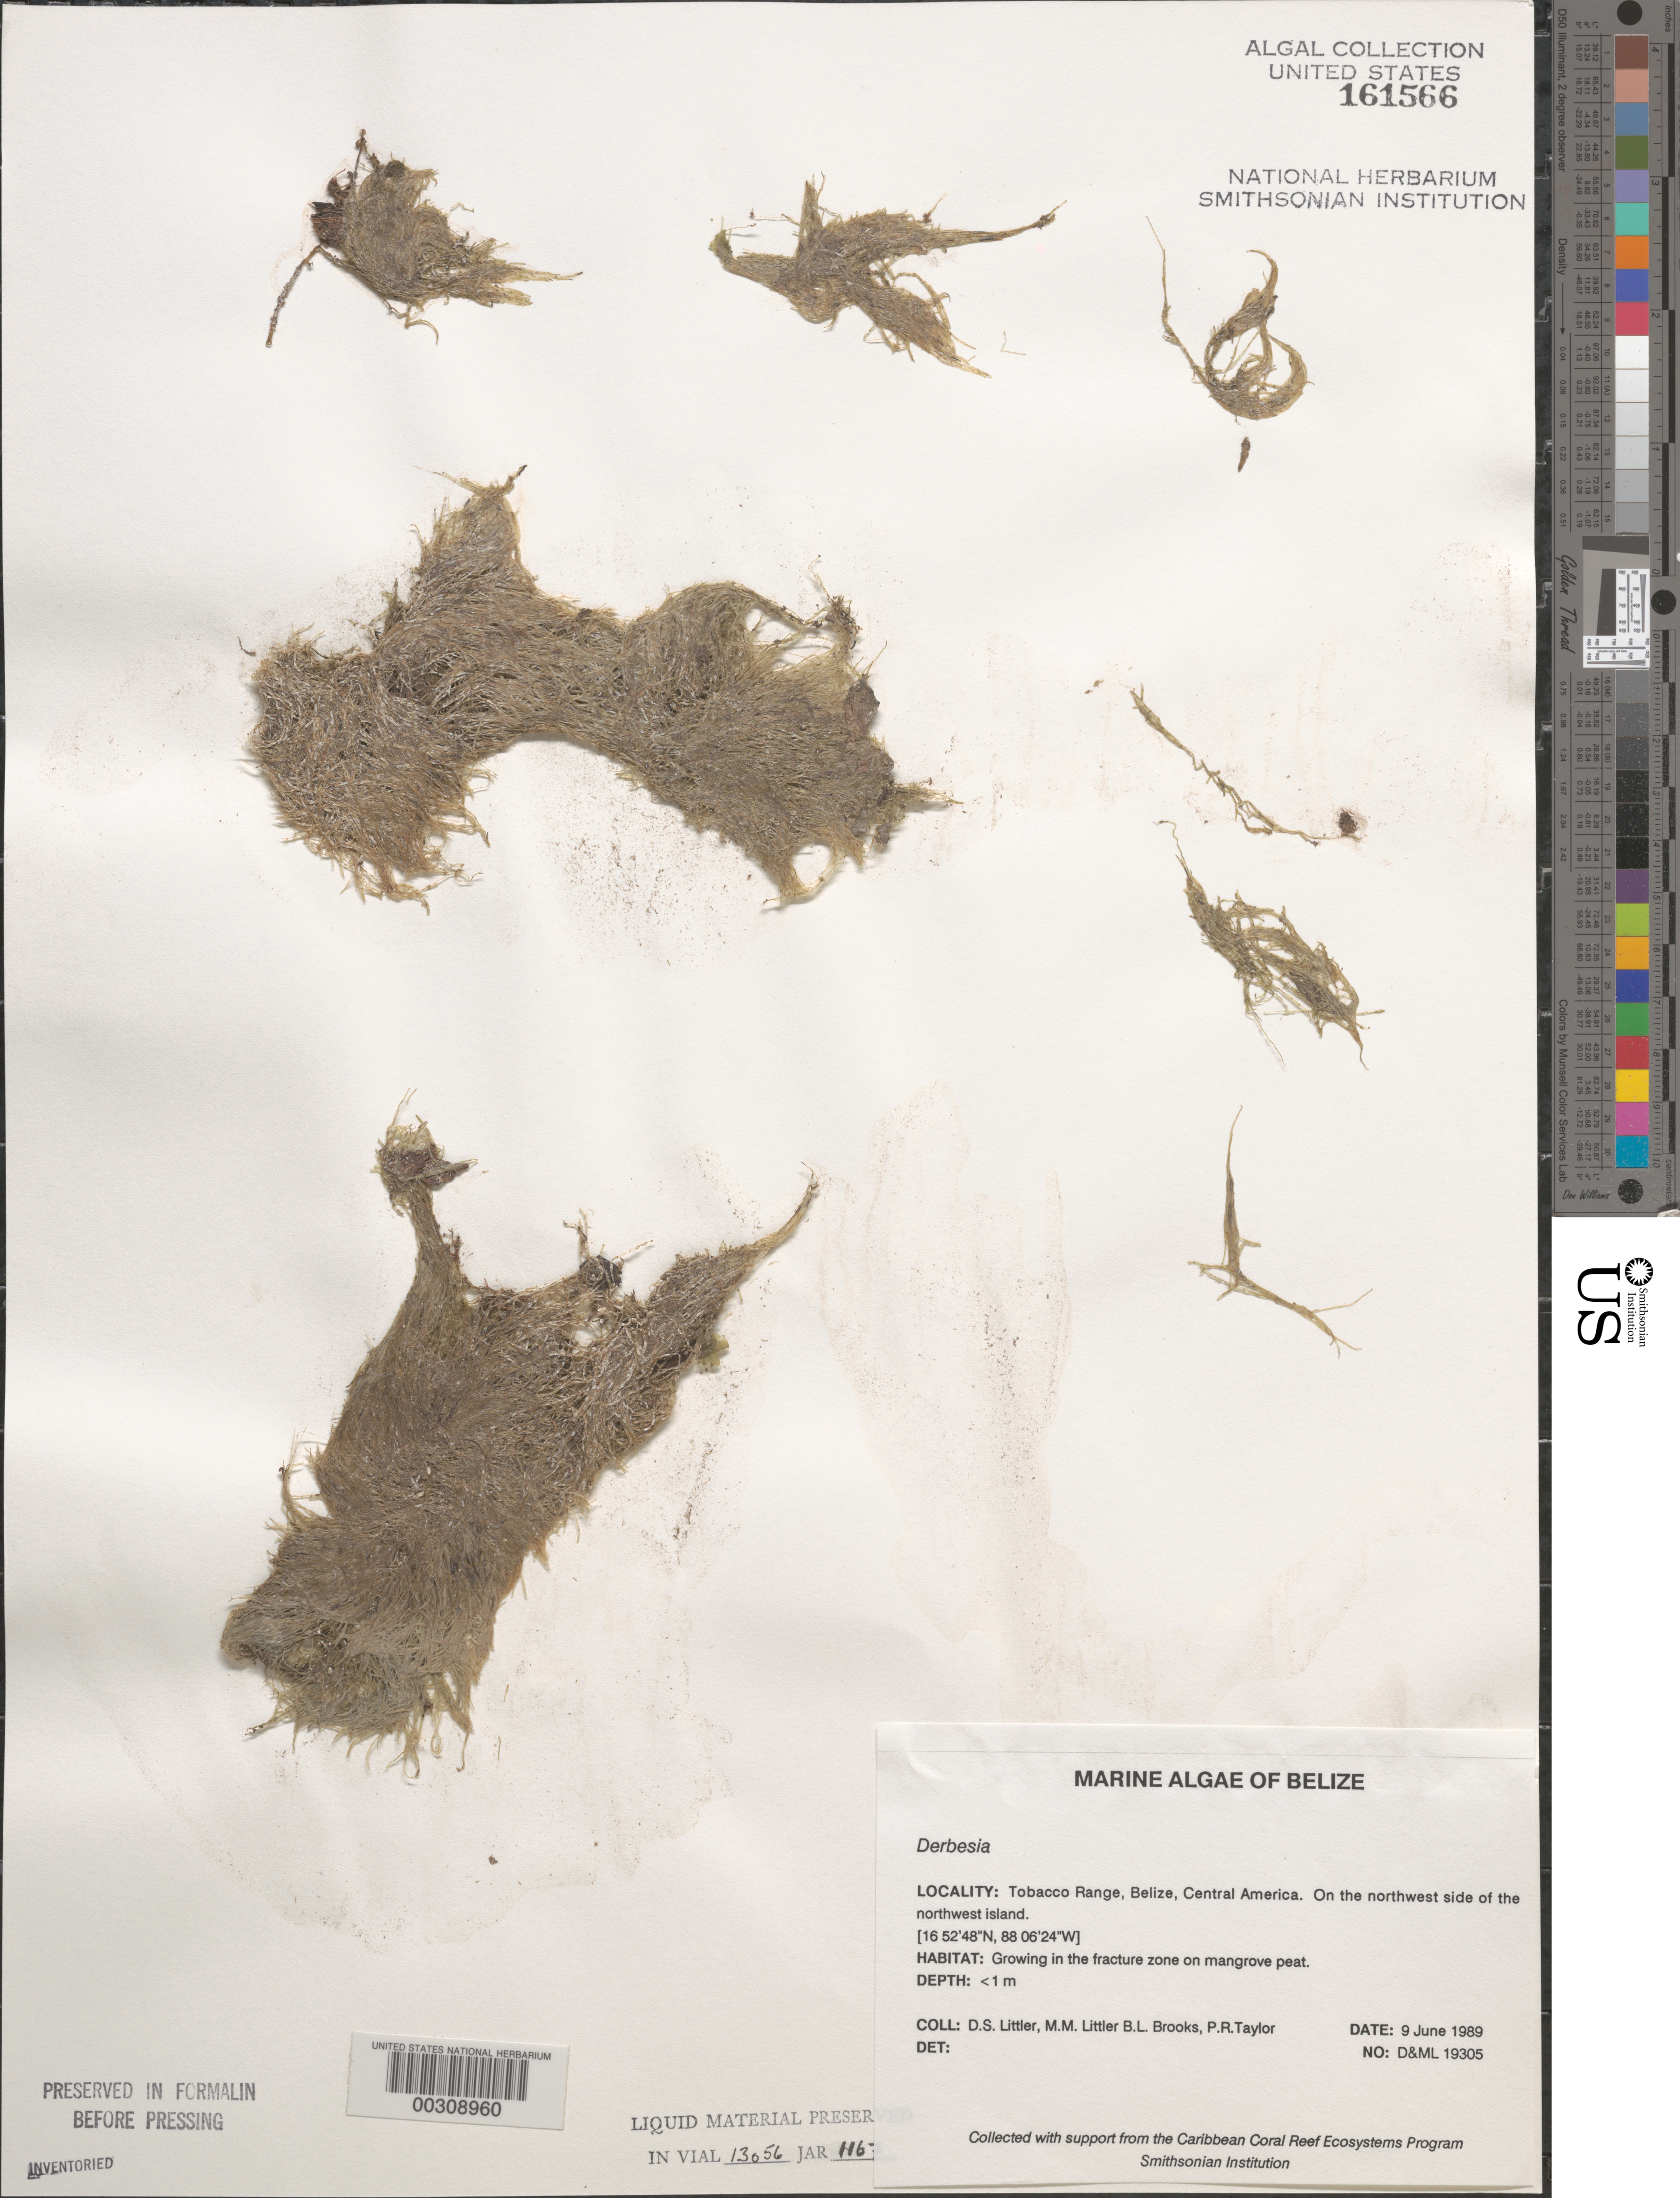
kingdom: Plantae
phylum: Chlorophyta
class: Ulvophyceae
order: Bryopsidales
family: Derbesiaceae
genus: Derbesia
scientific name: Derbesia sp.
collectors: D. S. Littler, M. M. Littler, B. Brooks & P. R. Taylor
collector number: D&ML 19305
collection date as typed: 09 Jun 1989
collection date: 1989-06-09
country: Belize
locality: Tobacco Range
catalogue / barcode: US 161566